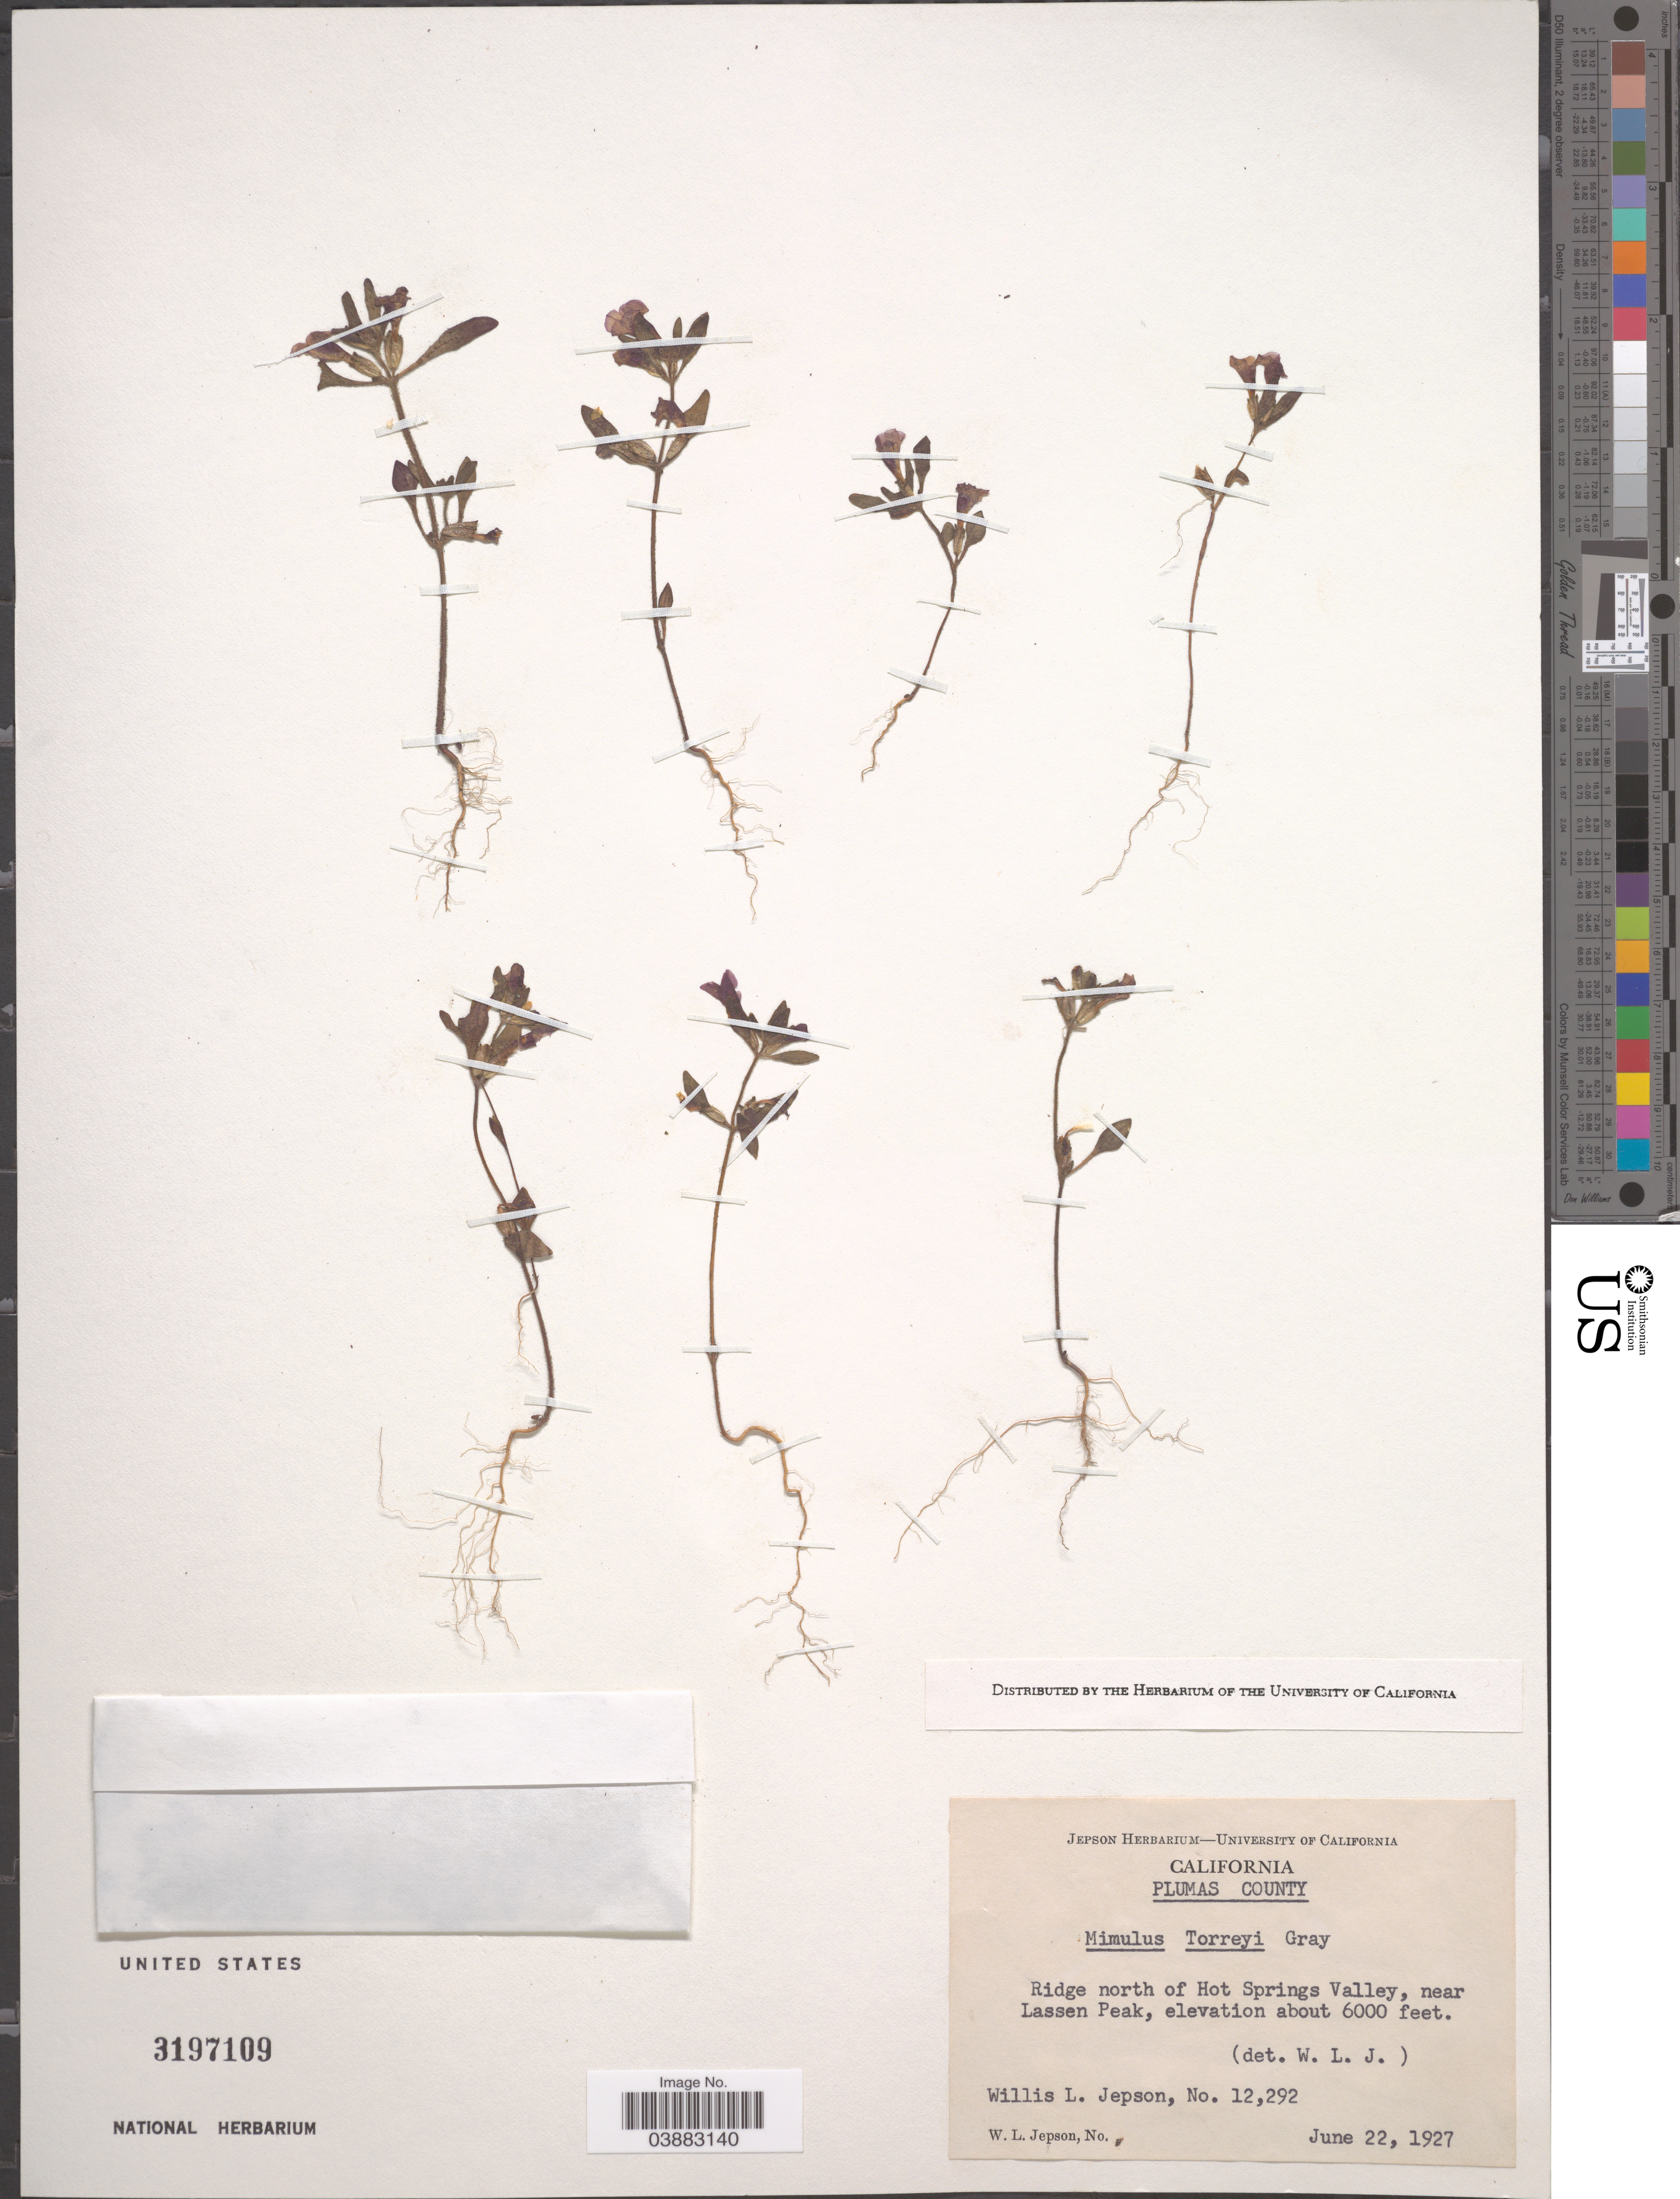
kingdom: Plantae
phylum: Tracheophyta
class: Magnoliopsida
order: Lamiales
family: Phrymaceae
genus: Mimulus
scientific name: Mimulus torreyi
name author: A. Gray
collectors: W. L. Jepson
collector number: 12292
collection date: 1927-06-22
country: United States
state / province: California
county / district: Plumas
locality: Plumas County. Ridge north of Hot Springs Valley, near Lassen Peak.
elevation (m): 1829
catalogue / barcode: US 3197109